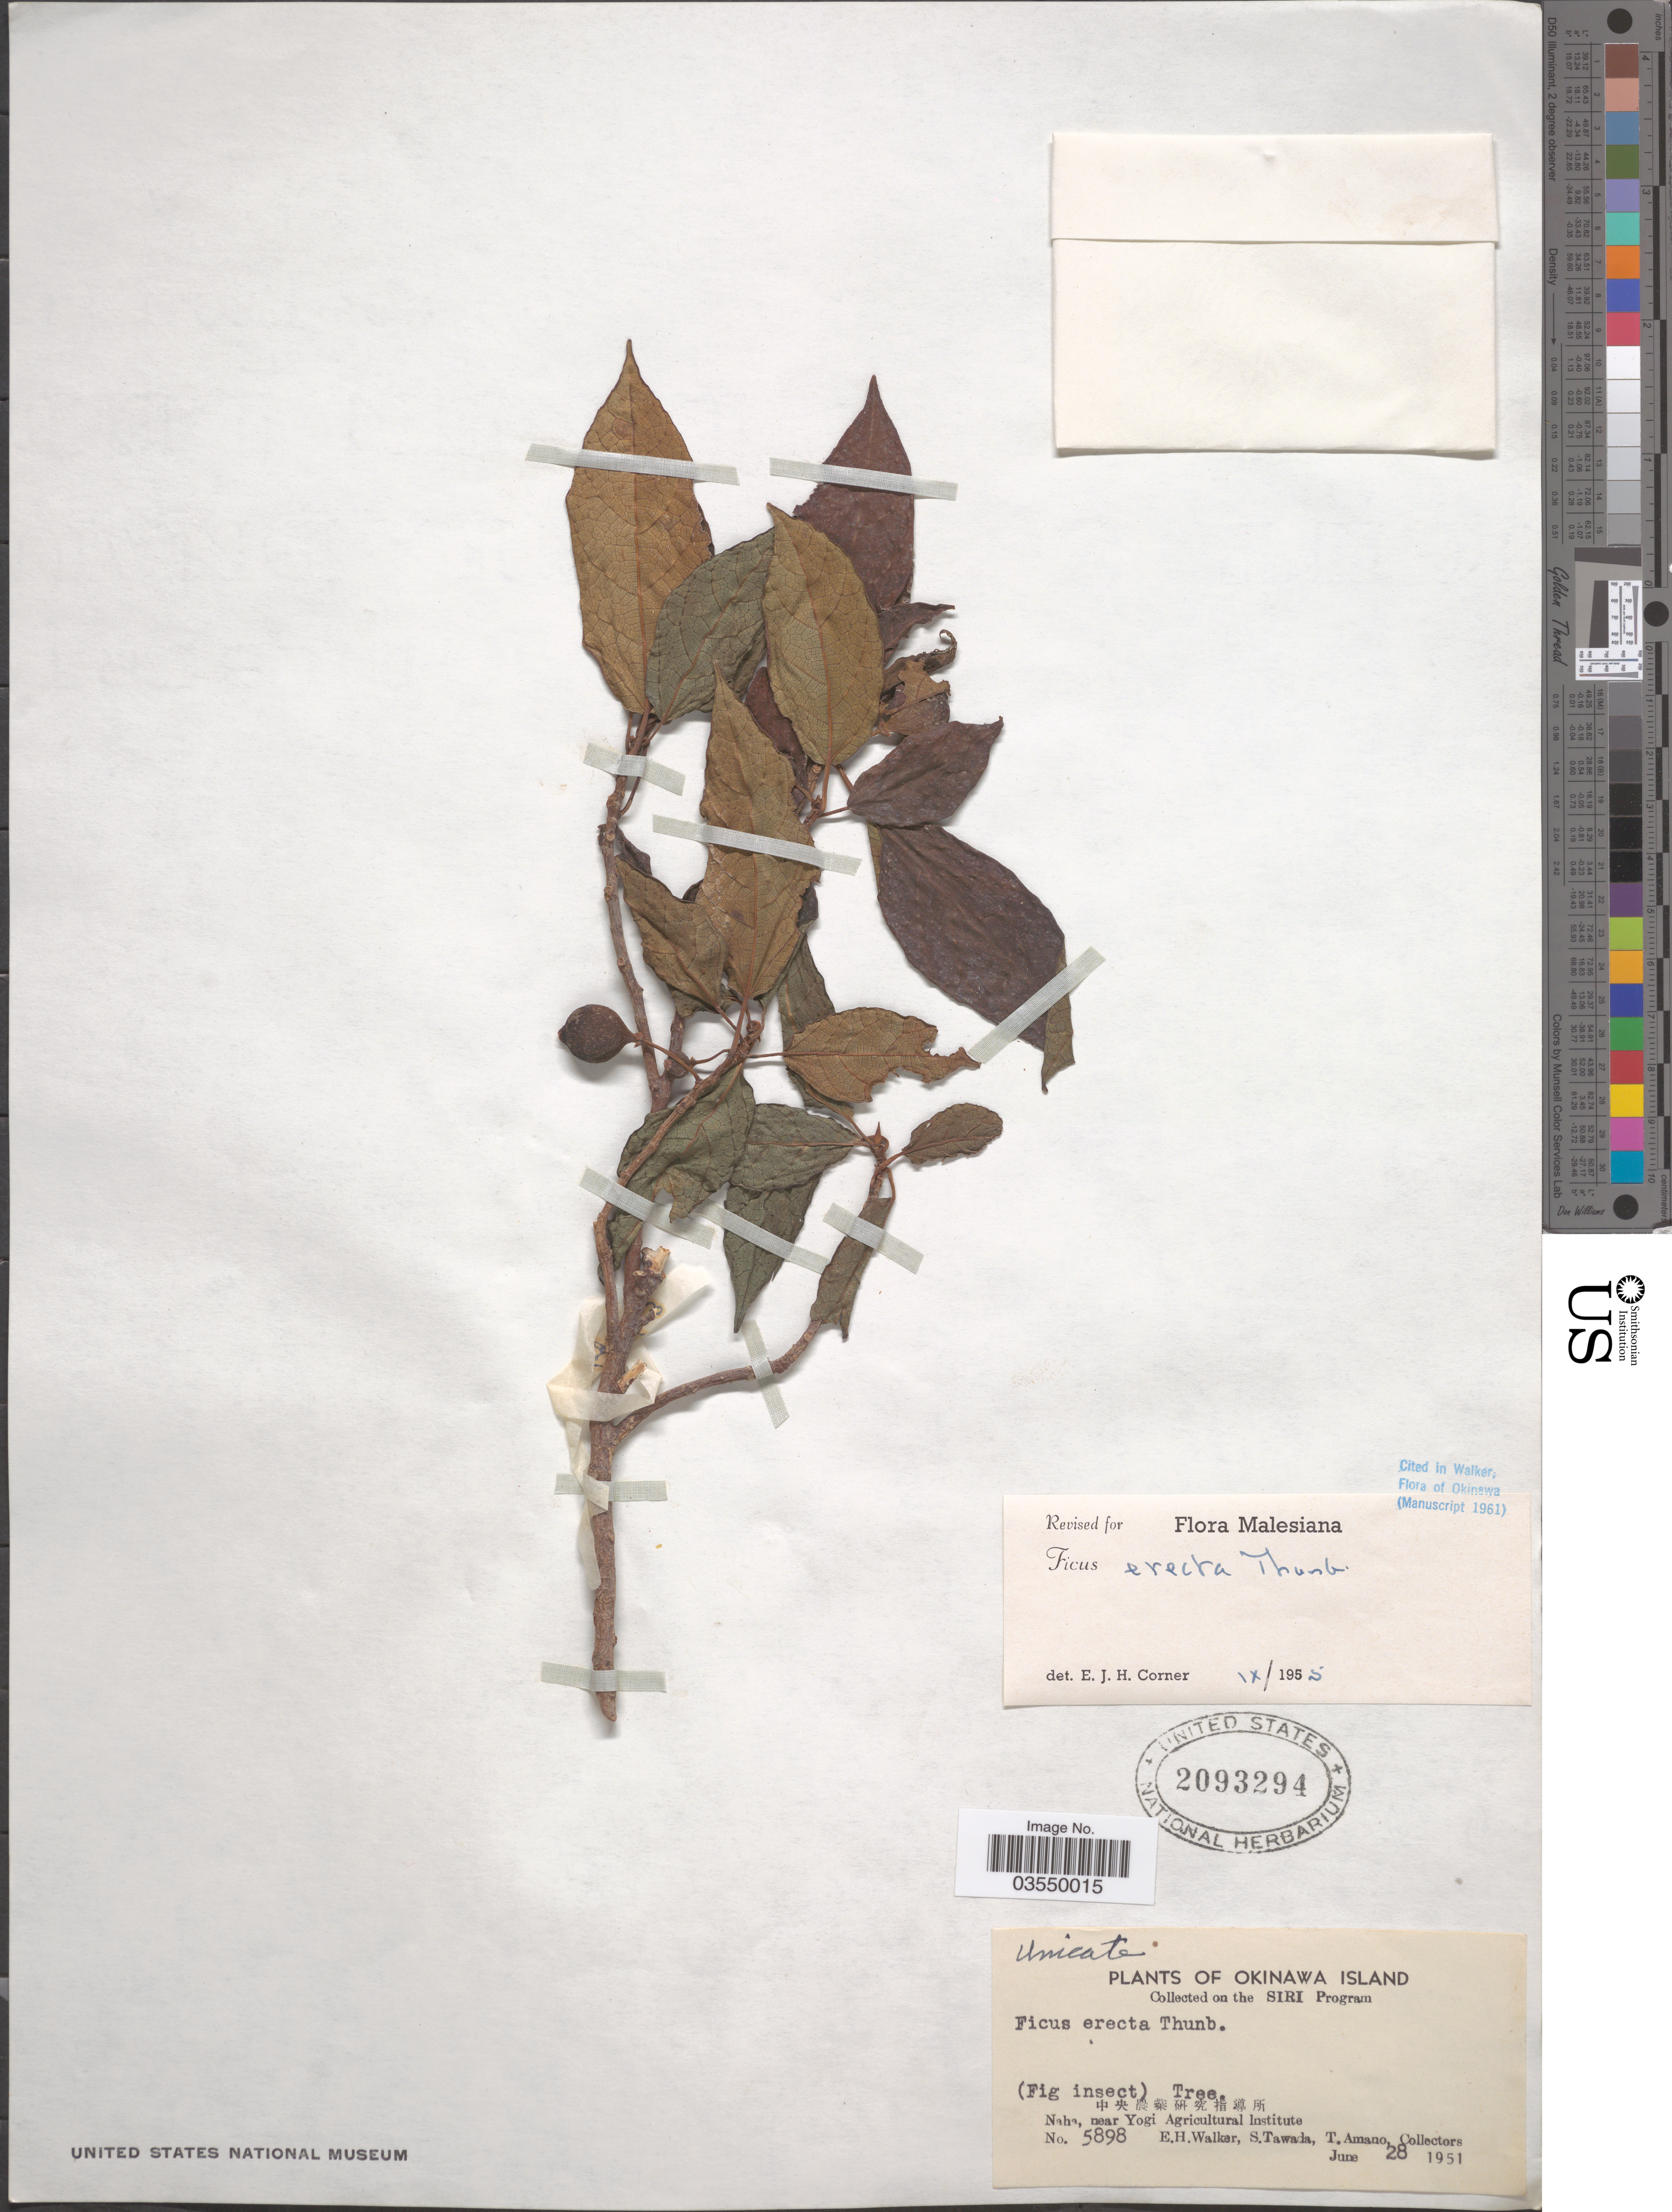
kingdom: Plantae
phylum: Tracheophyta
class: Magnoliopsida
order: Rosales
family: Moraceae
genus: Ficus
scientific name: Ficus erecta var. erecta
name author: Thunb.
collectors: E. H. Walker, S. Tawada & T. Amano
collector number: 5898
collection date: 1951-06-28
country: Japan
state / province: Okinawa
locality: Okinawa Island. Naha, near Yogi Agricultural Institute.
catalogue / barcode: US 2093294